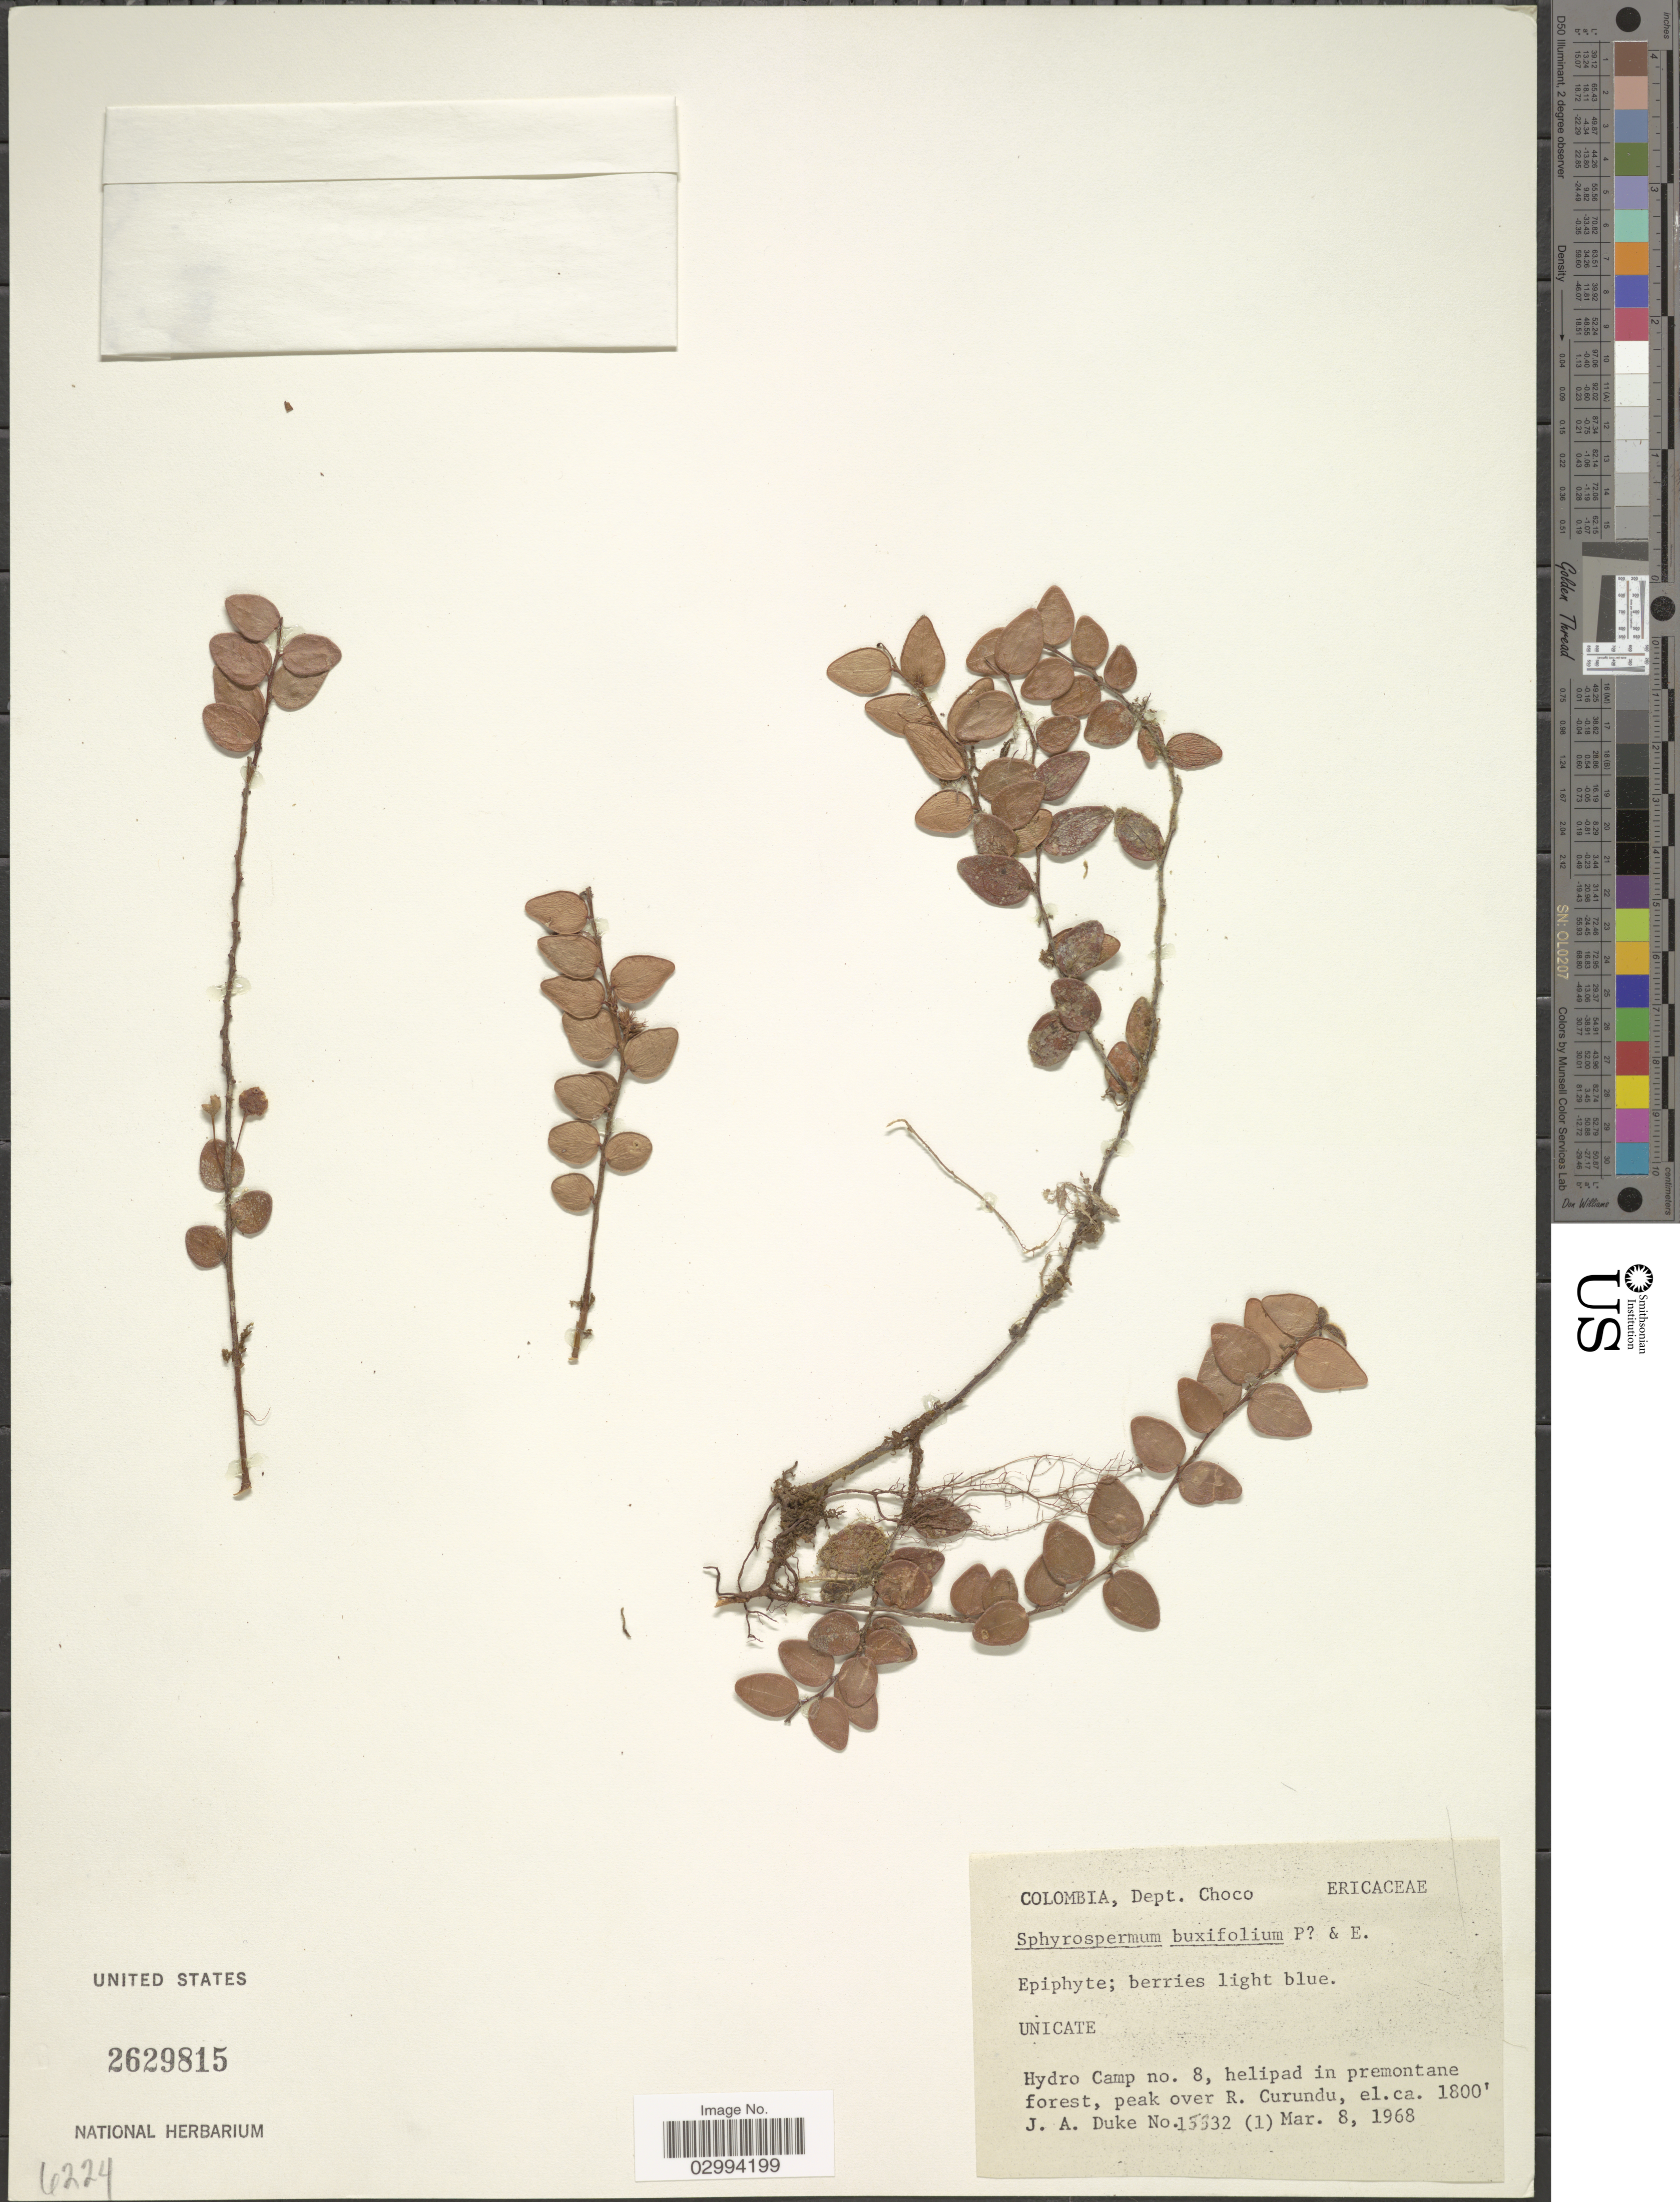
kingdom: Plantae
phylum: Tracheophyta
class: Magnoliopsida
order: Ericales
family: Ericaceae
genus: Sphyrospermum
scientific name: Sphyrospermum buxifolium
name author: Poepp. & Endl.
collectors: J. A. Duke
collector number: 15532(1)*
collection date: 1968-03-08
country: Colombia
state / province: Chocó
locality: Hydro Camp no. 8, helipad in premontane forest, peak over R. Curundu.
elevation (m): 549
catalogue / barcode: US 2629815